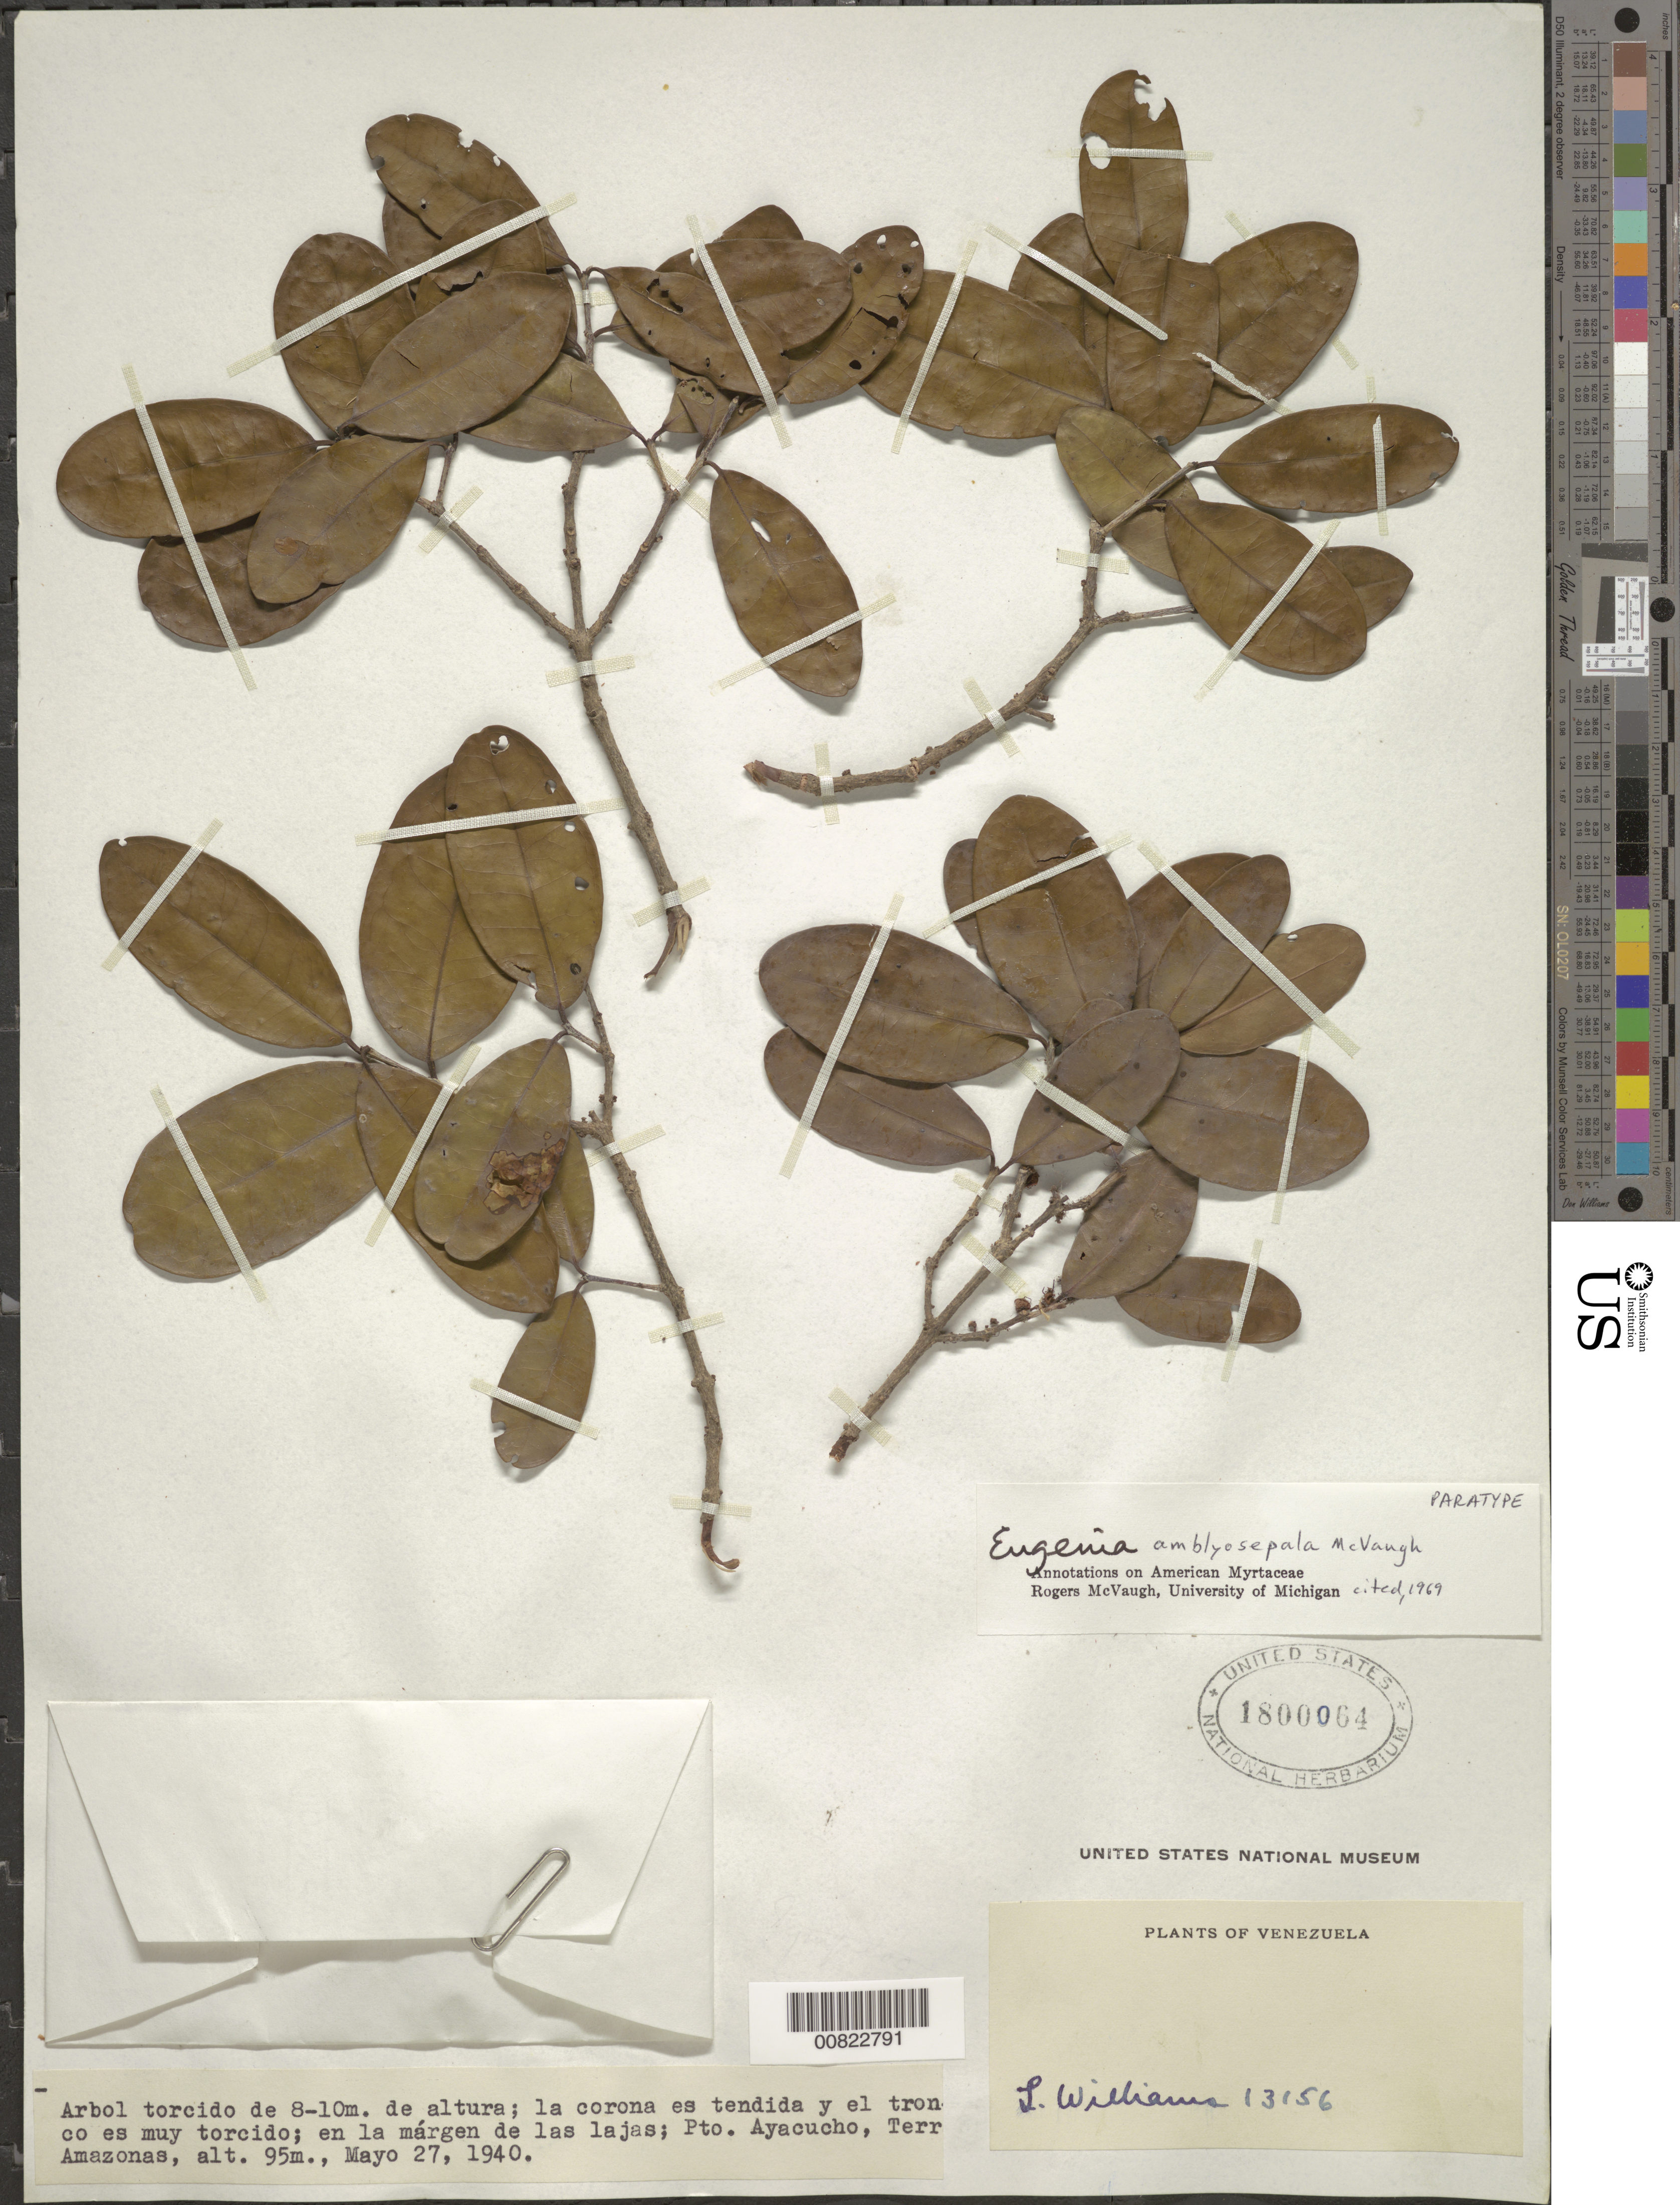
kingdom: Plantae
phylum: Tracheophyta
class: Magnoliopsida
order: Myrtales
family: Myrtaceae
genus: Eugenia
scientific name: Eugenia amblyosepala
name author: McVaugh in Maguire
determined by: McVaugh, R.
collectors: Ll. Williams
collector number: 13156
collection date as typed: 27-May-40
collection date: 1940-05-27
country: Venezuela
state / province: Amazonas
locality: Puerto Ayacucho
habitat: Margen de las Lajas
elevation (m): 95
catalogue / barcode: US 1800064